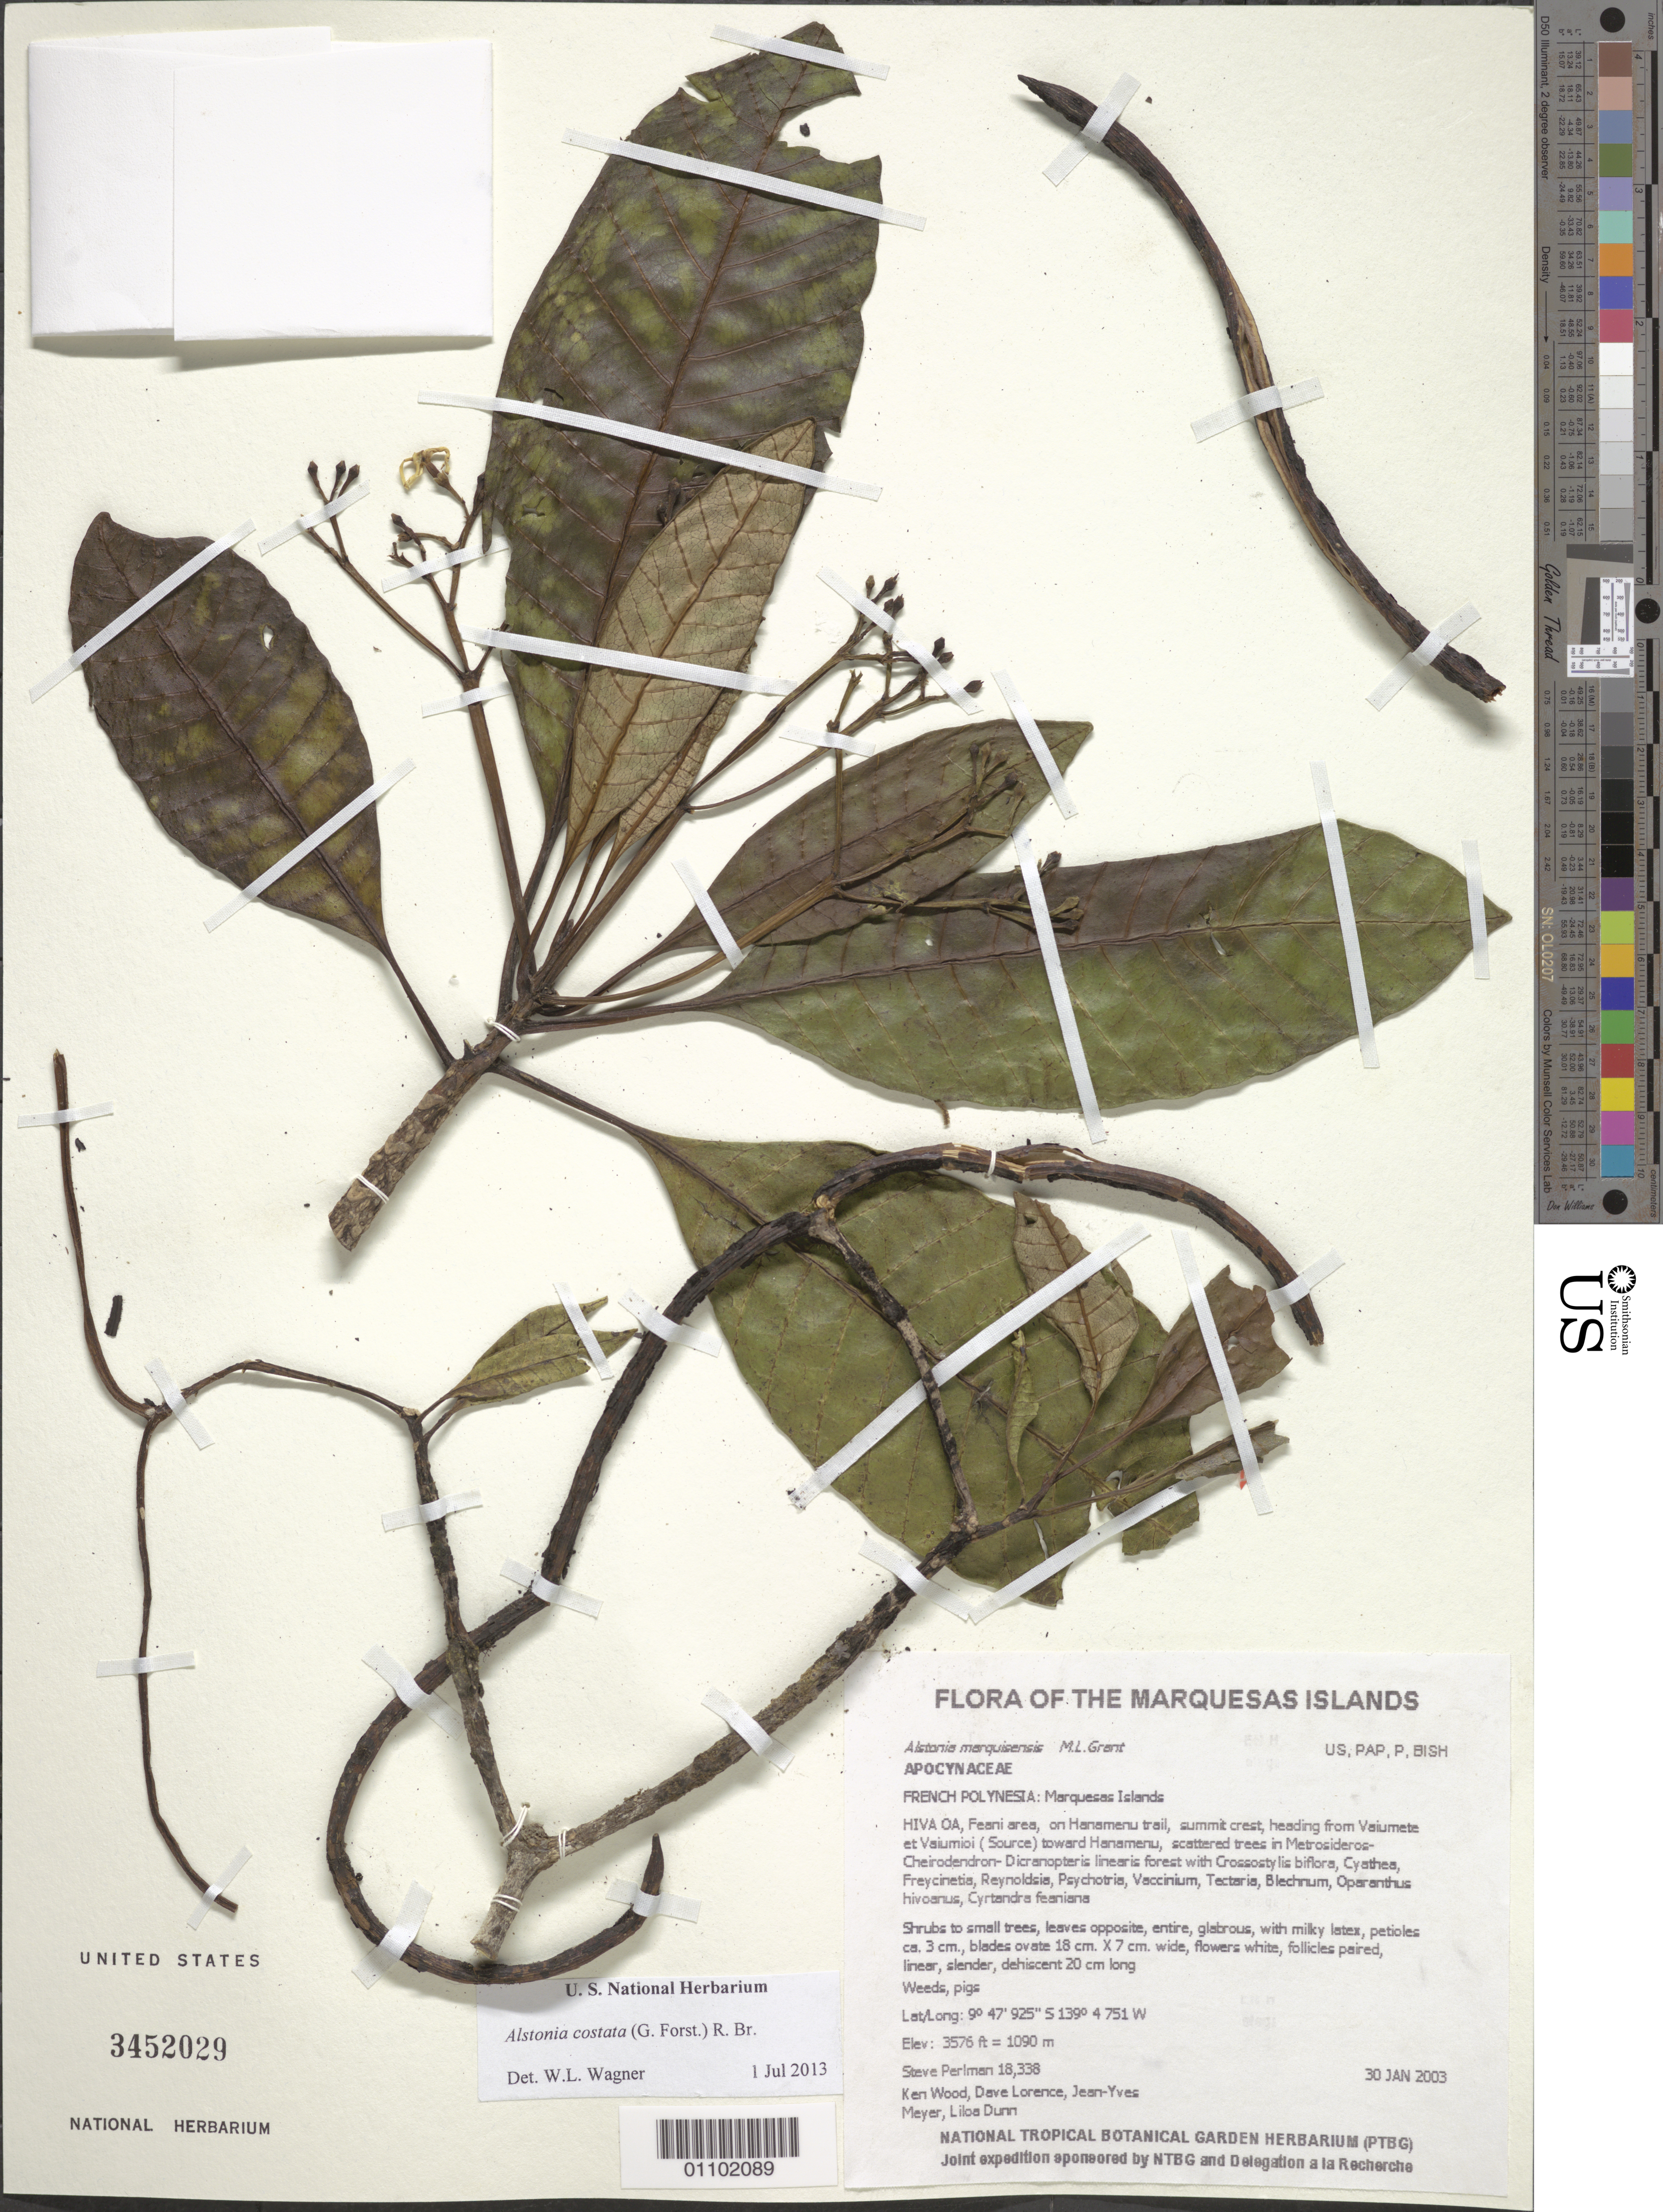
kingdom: Plantae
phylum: Tracheophyta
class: Magnoliopsida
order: Gentianales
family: Apocynaceae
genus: Alstonia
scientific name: Alstonia costata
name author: (G. Forst.) R. Br.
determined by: Lorence, David H., (PTBG), National Tropical Botanical Garden (UNITED STATES)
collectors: S. P. Perlman, K. R. Wood, D. Lorence, J.-Y. Meyer & L. Dunn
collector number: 18338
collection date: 2003-01-30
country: French Polynesia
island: Hiva Oa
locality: Feani area, on Hanamenu trail, summit crest, heading from Vaiumete et Vaiumioi (Source) toward Hanamenu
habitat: Scattered trees in Metrosideros- Cheirodendron- Dicranopteris linearis forest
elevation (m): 1090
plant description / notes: Weeds, pigs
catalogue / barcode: US 3452029